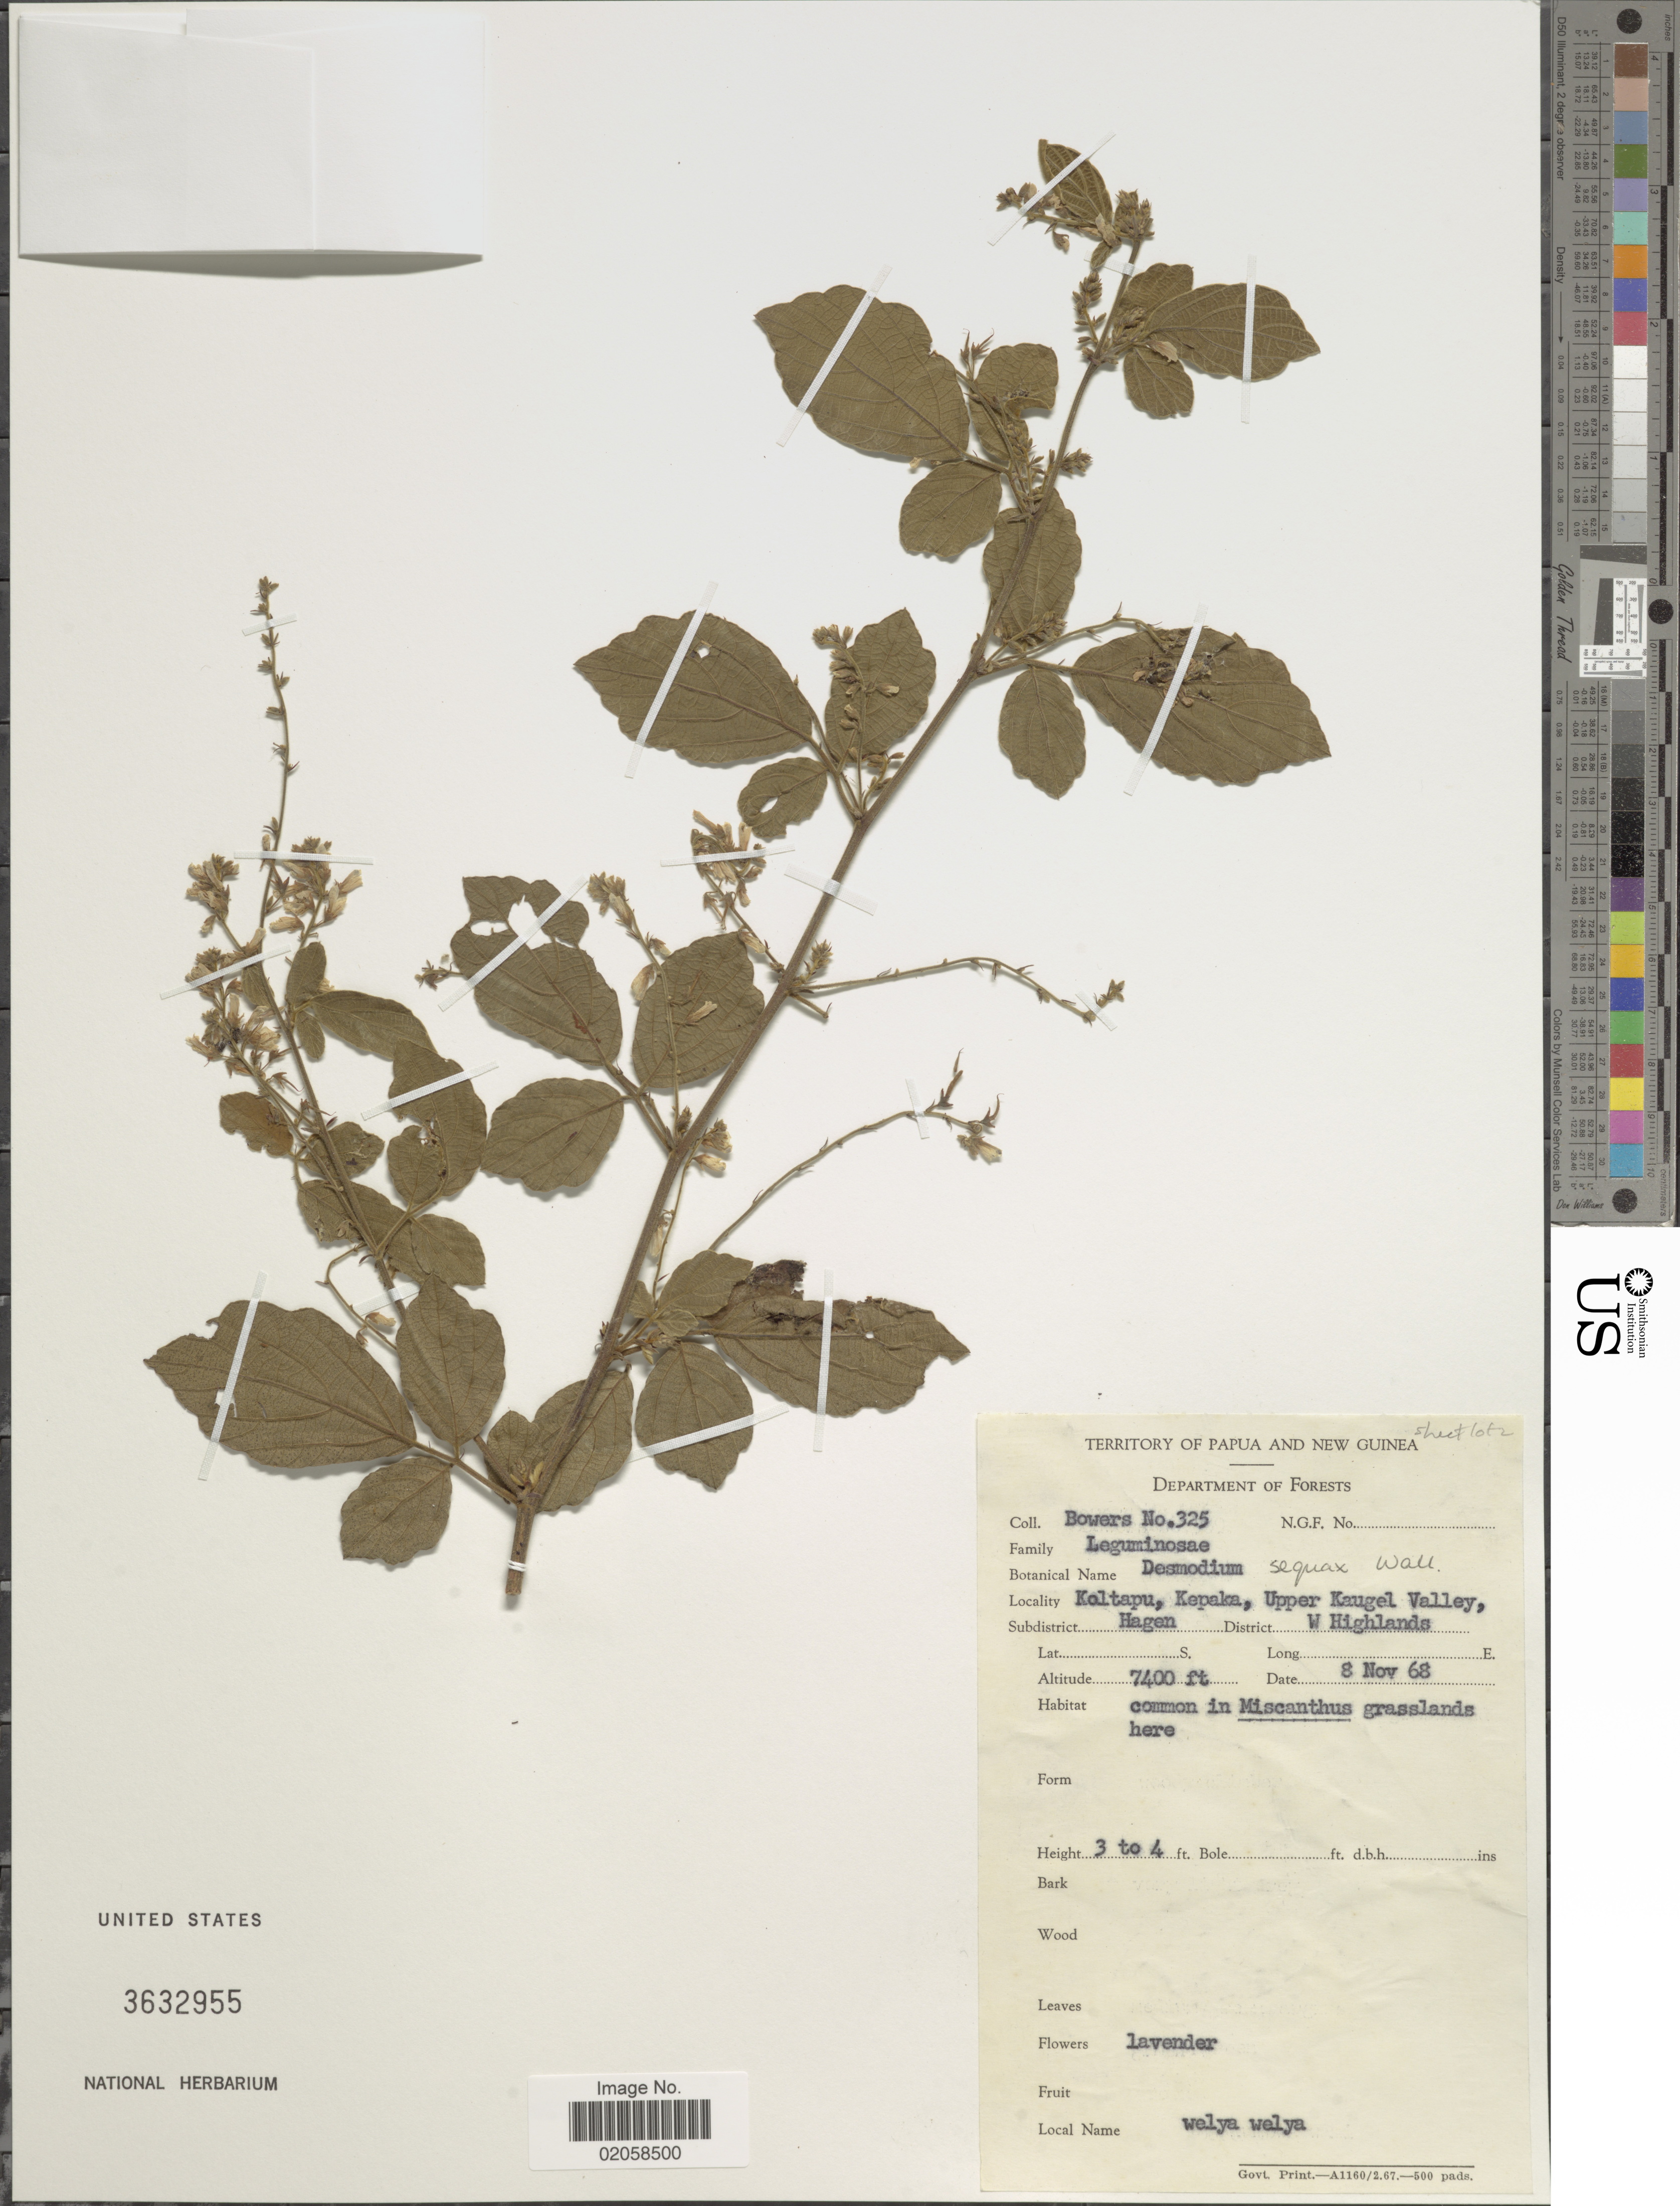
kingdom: Plantae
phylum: Tracheophyta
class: Magnoliopsida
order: Fabales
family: Fabaceae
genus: Puhuaea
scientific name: Puhuaea sequax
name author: (Wall.) H. Ohashi & K. Ohashi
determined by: Strong, Mark T., (BOT), Smithsonian Institution - National Museum of Natural History (UNITED STATES)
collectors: -. Bowers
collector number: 325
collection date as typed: Transcribed d/m/y: 8/11/68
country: Papua New Guinea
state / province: Western Highlands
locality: Koltapu [interpreted], Kepaka, upper Kaugel Valley, Subdist, Hagen.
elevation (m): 2256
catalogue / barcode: US 3632955